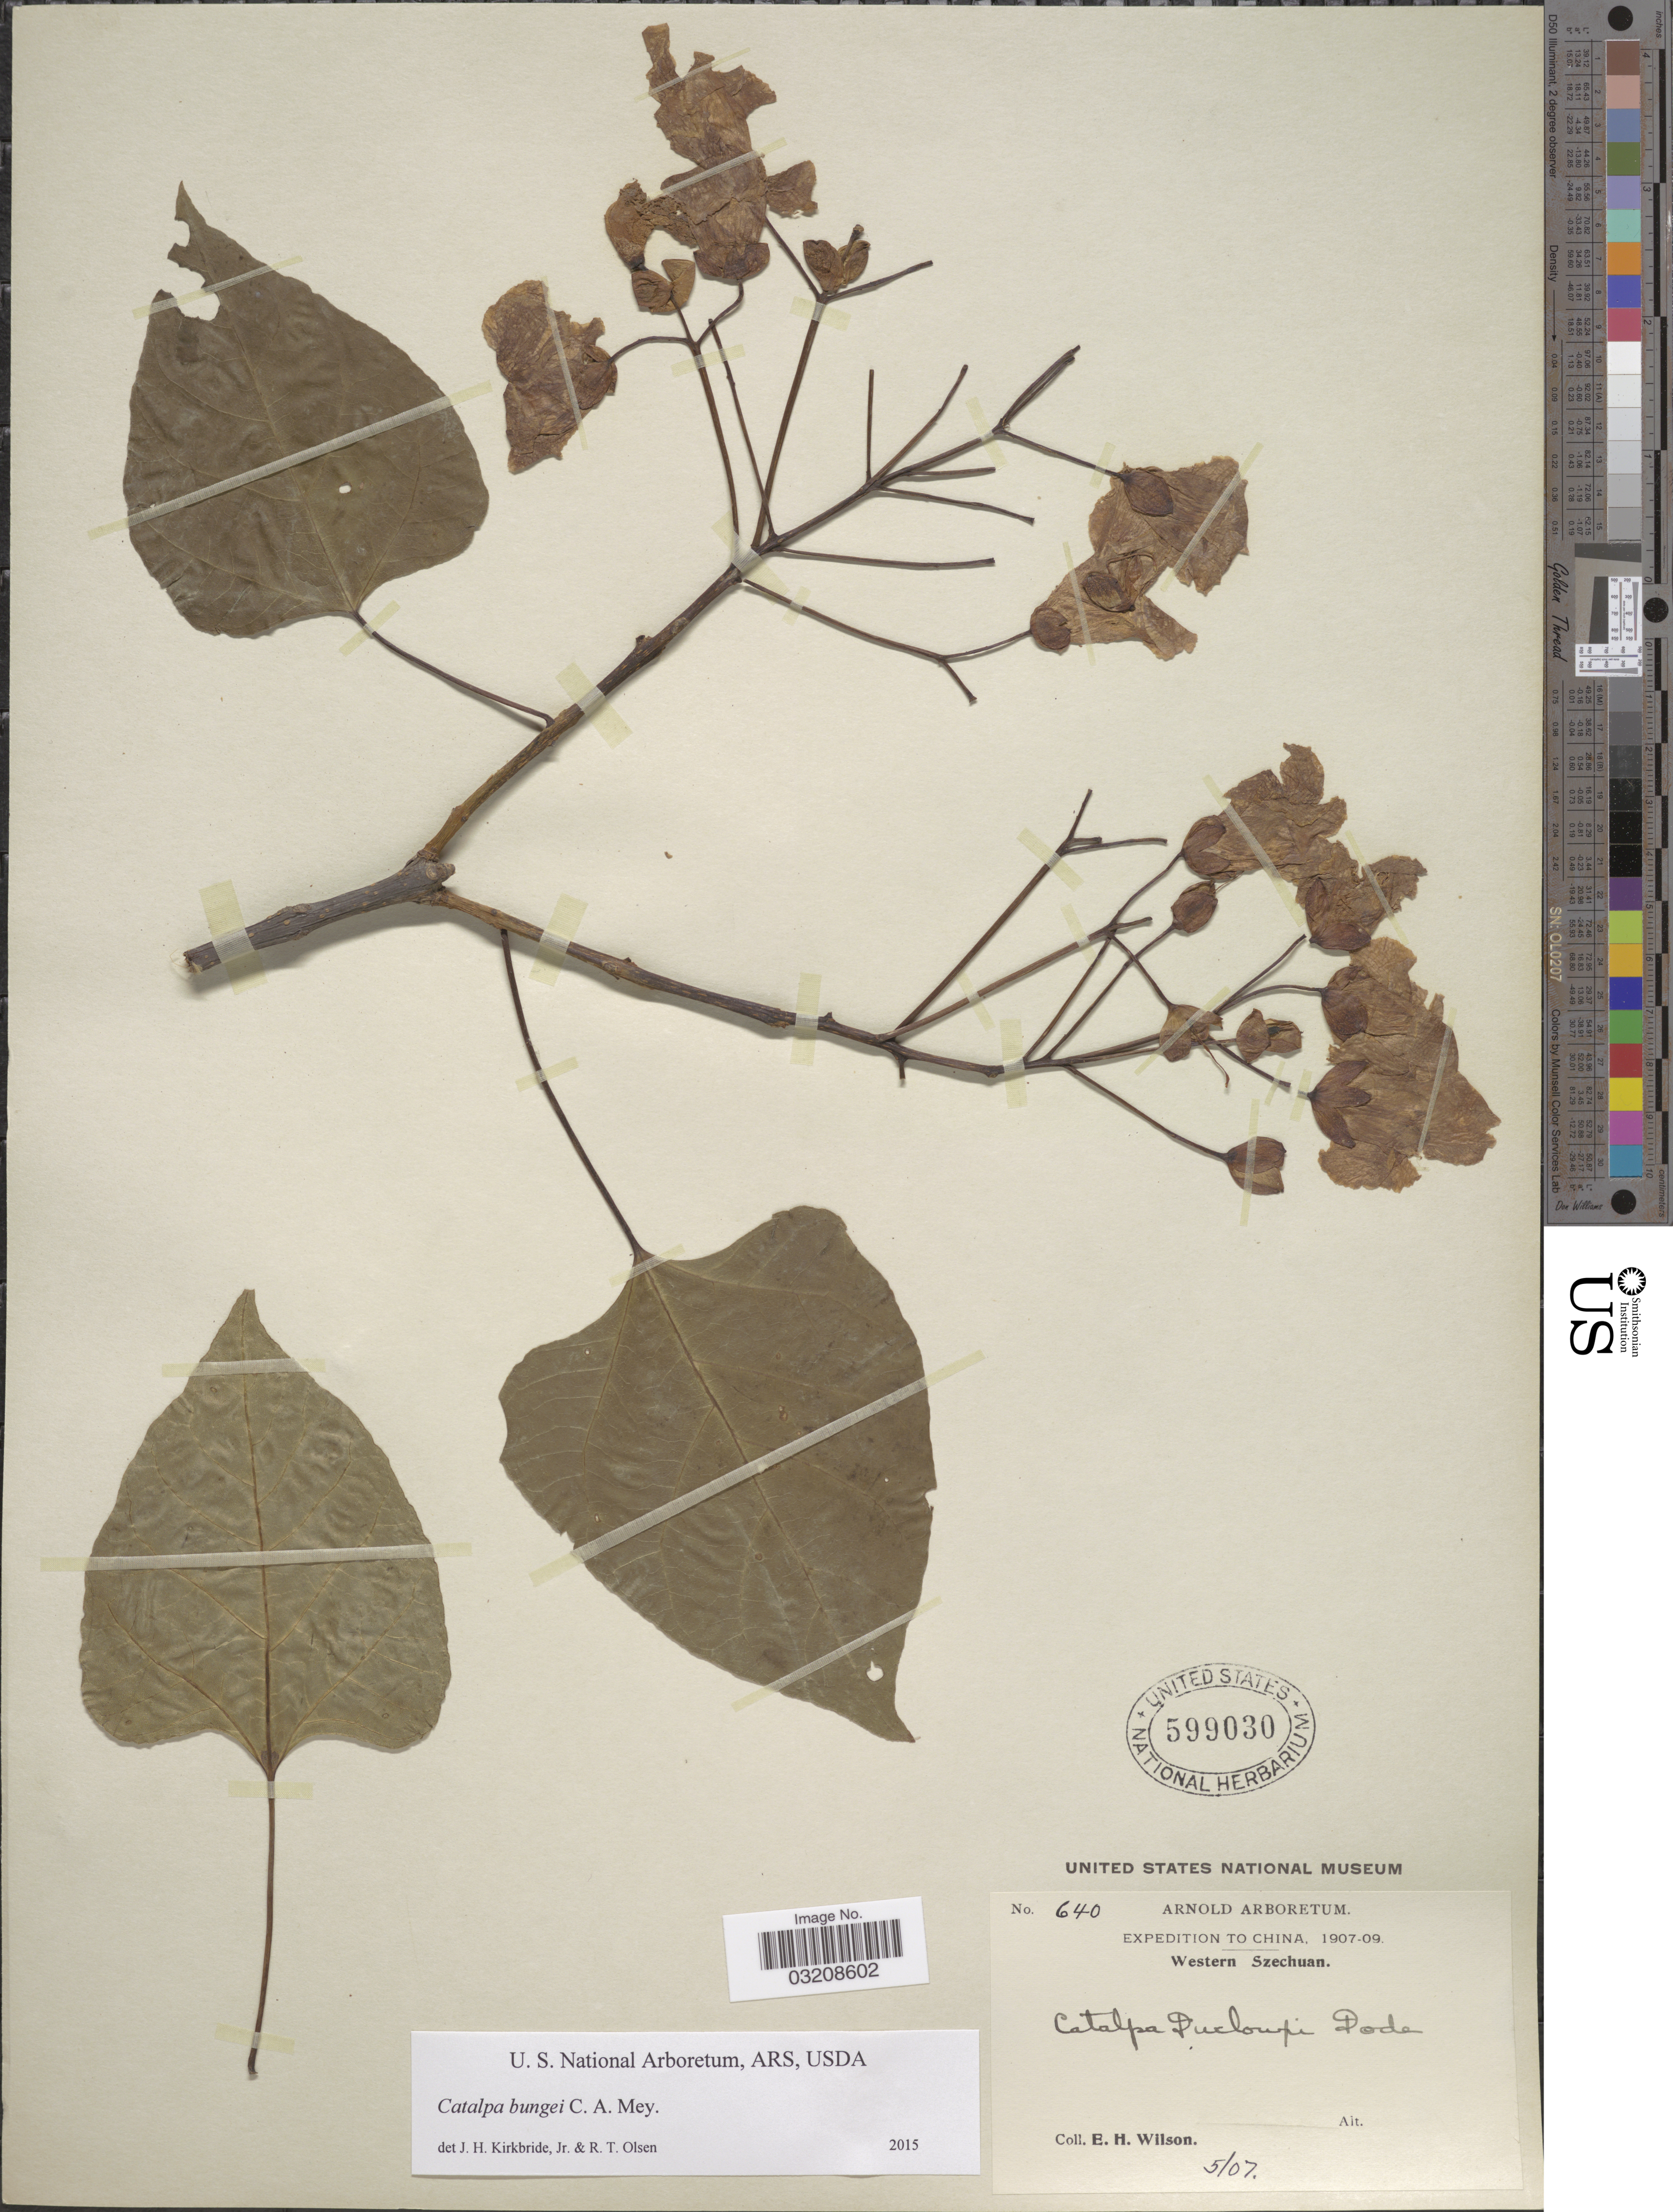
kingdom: Plantae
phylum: Tracheophyta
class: Magnoliopsida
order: Lamiales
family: Bignoniaceae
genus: Catalpa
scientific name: Catalpa bungei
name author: C.A. Mey.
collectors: E. Wilson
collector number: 640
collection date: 1907-05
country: China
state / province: Sichuan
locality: Western Szechuan.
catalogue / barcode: US 599030